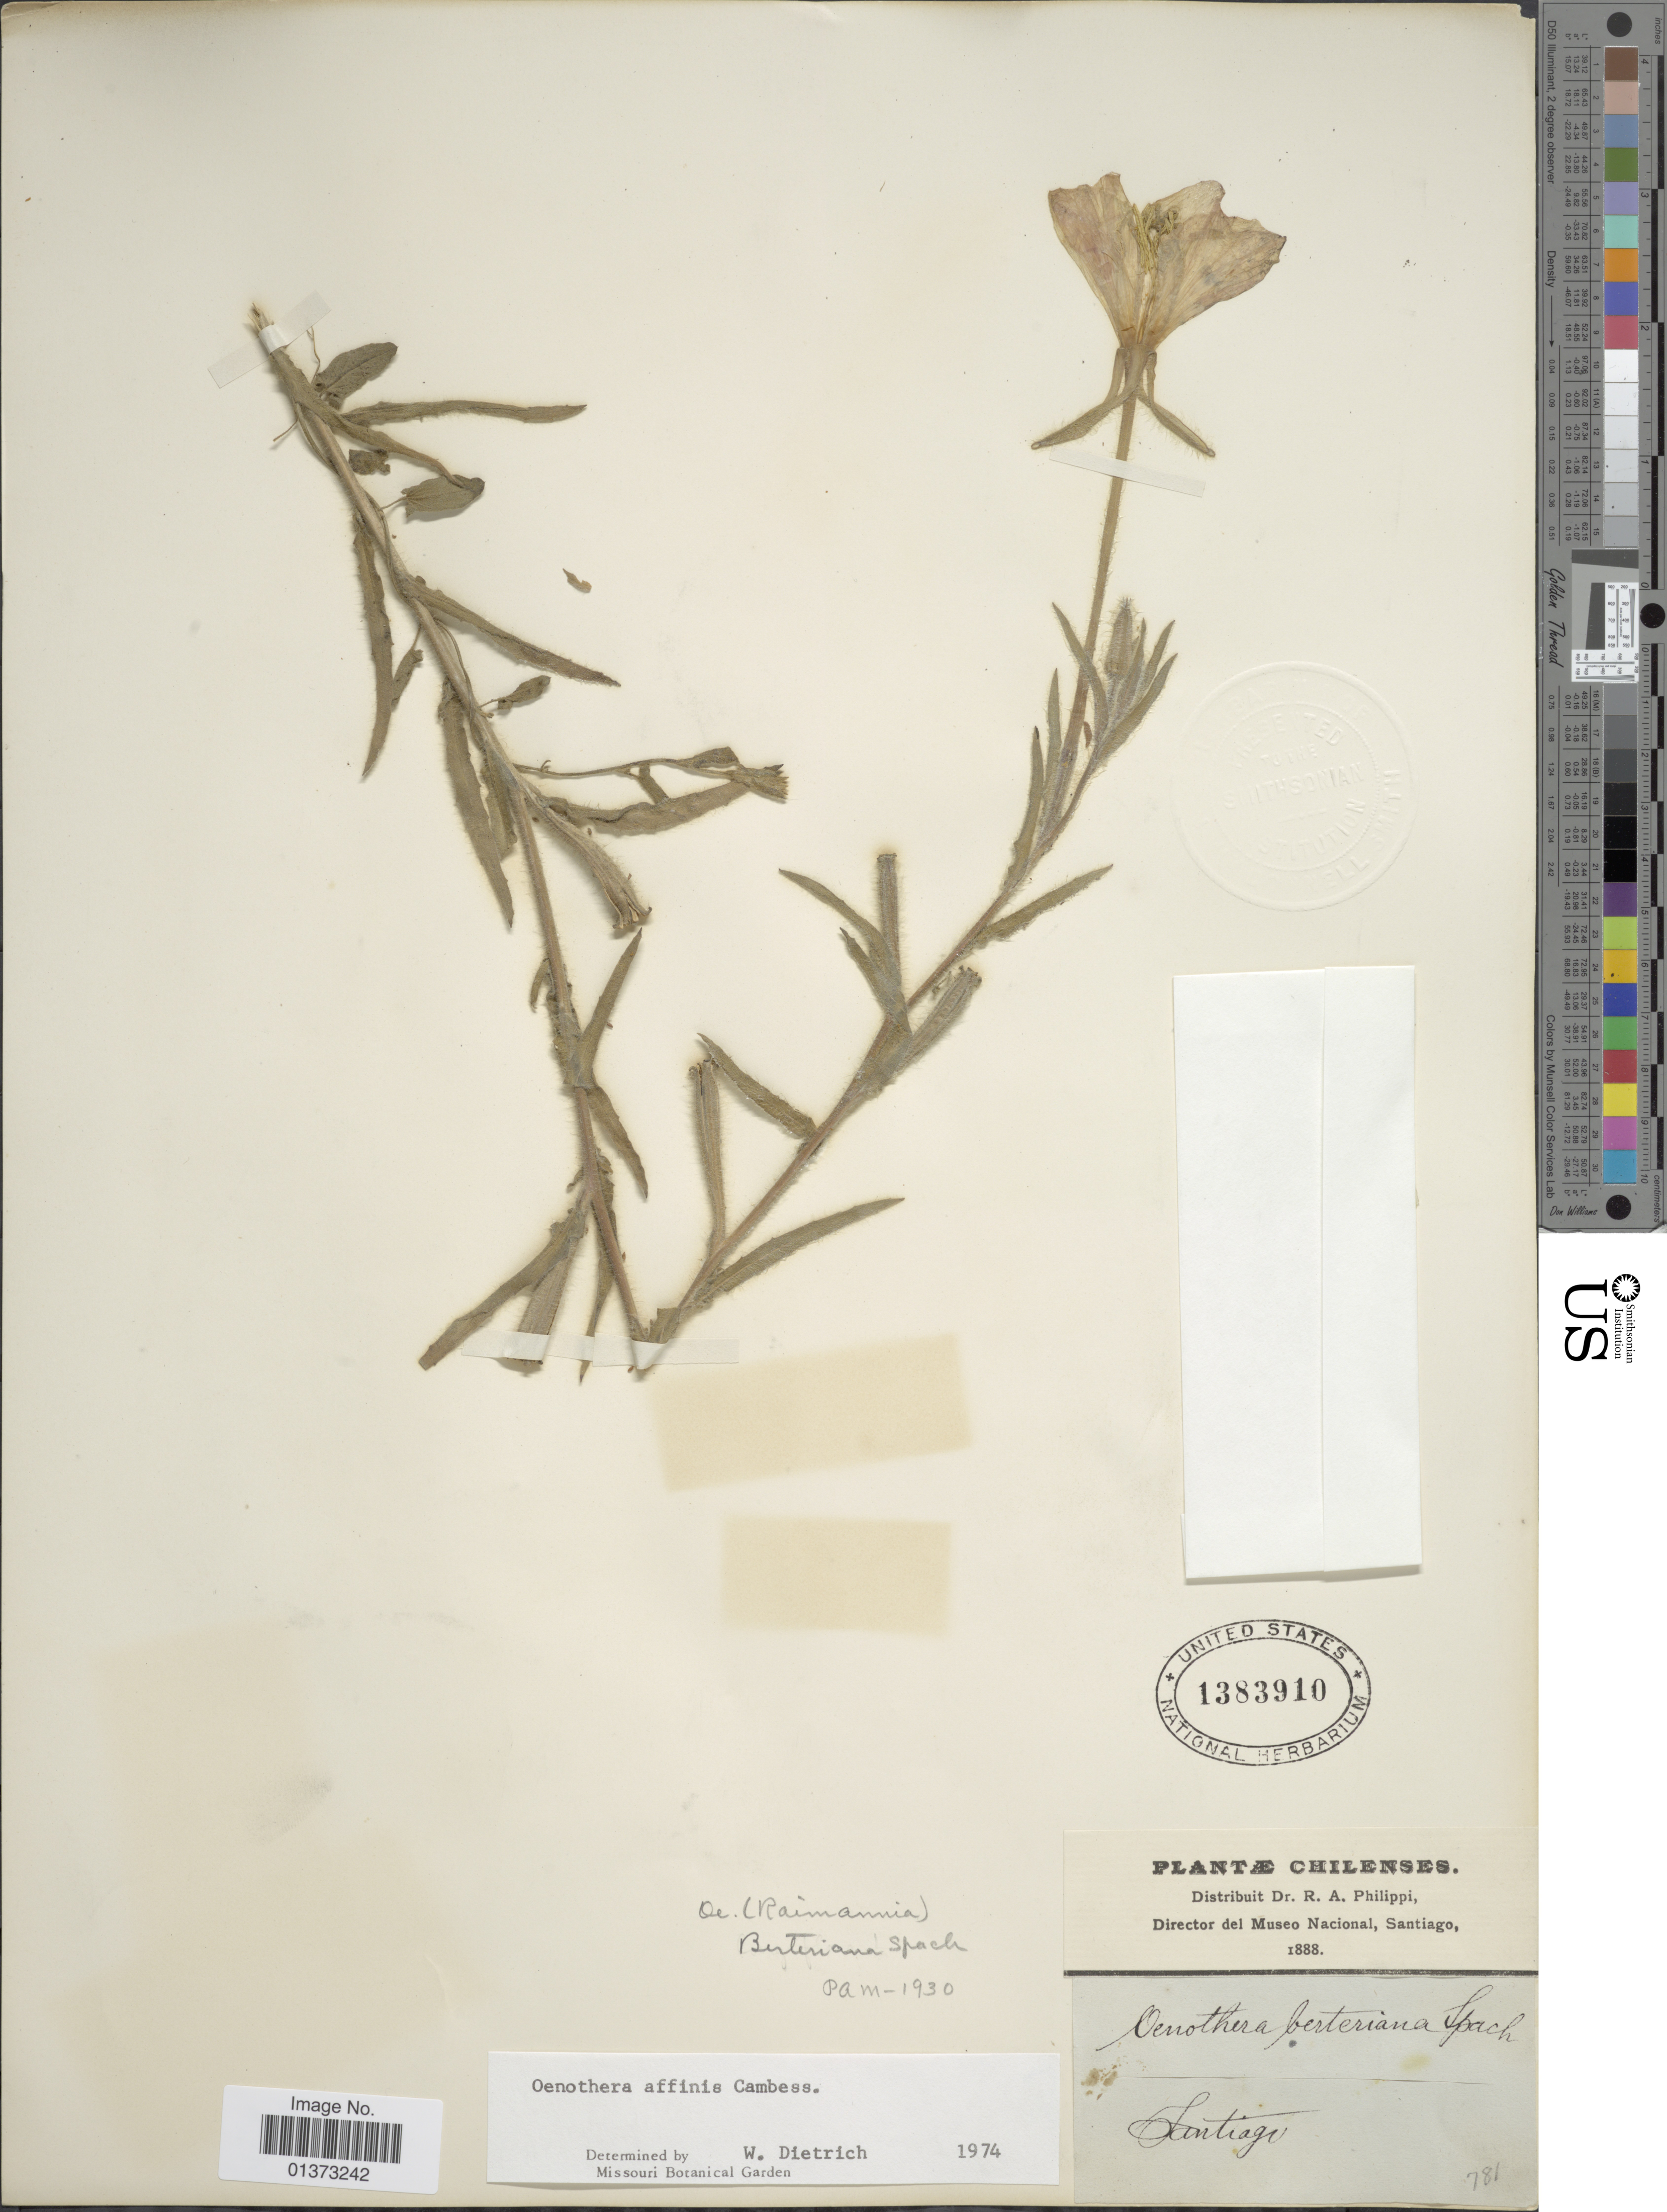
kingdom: Plantae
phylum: Tracheophyta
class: Magnoliopsida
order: Myrtales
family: Onagraceae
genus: Oenothera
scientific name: Oenothera affinis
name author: Cambess.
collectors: R. A. Philippi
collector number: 781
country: Chile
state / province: Región Metropolitana (RM)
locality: Santiago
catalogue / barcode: US 1383910